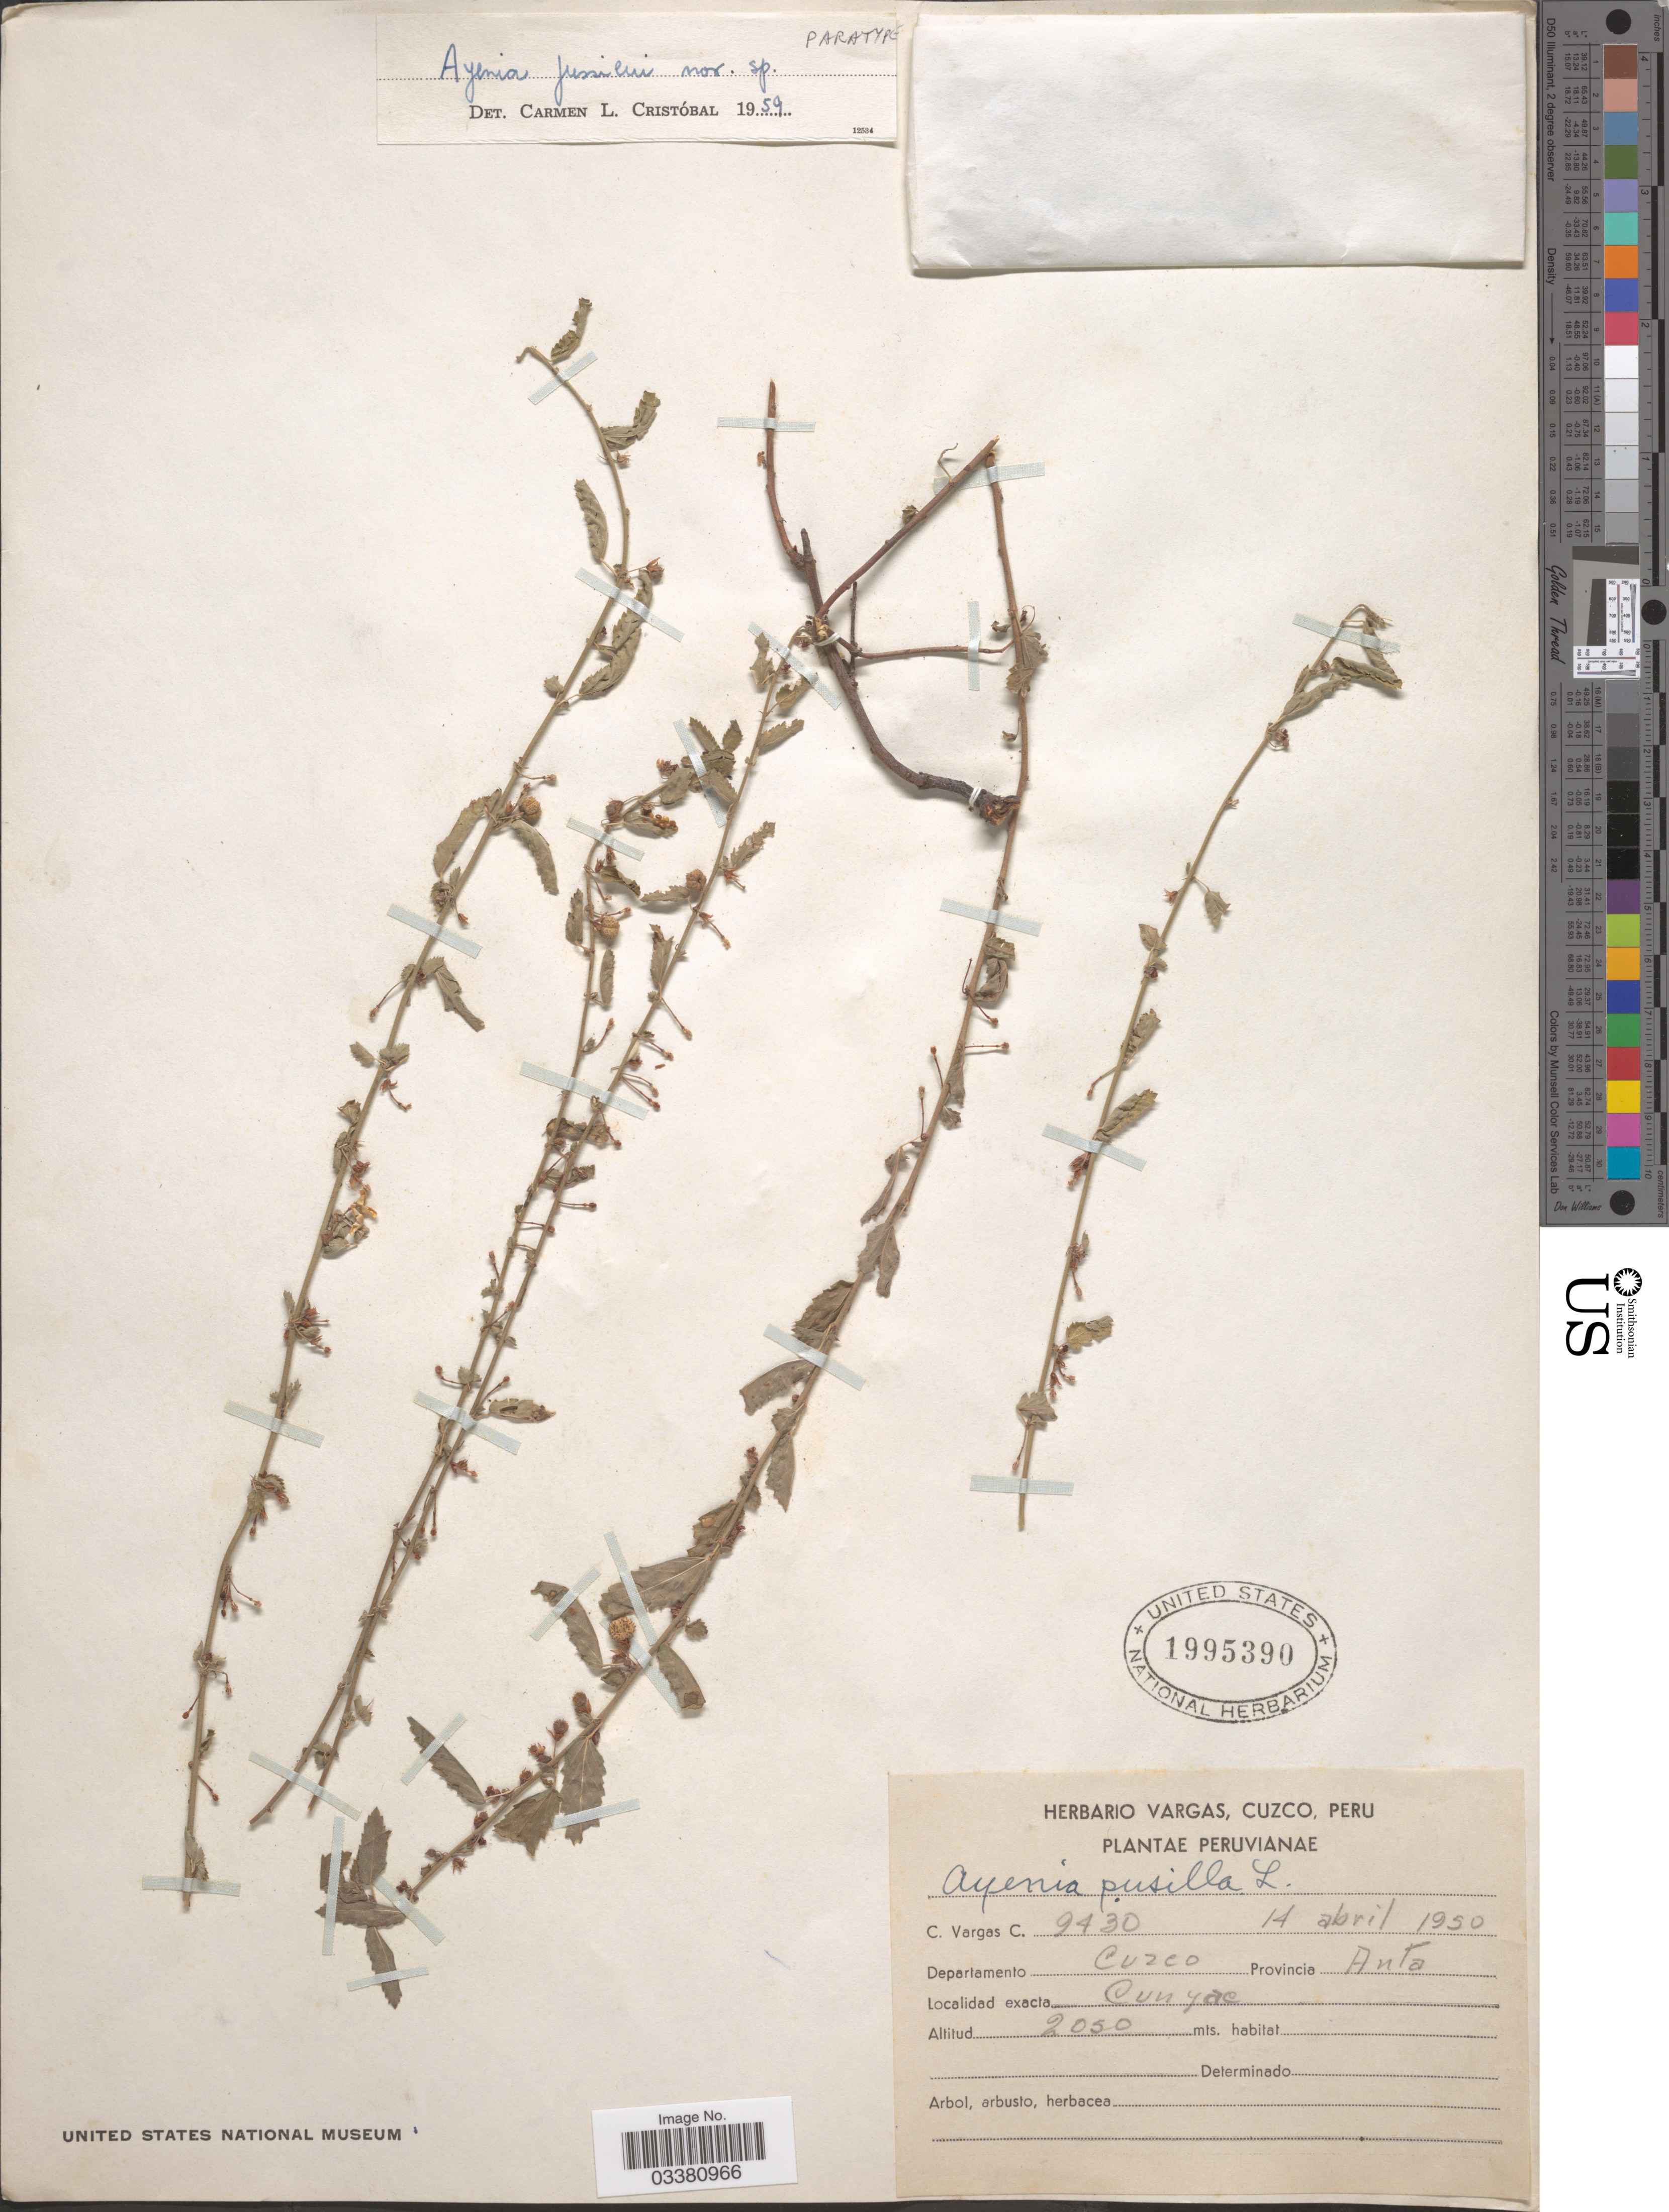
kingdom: Plantae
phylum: Tracheophyta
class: Magnoliopsida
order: Malvales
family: Malvaceae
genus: Ayenia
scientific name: Ayenia jussieui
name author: Cristóbal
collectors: C. Vargas Calderón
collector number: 9430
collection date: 1950-04-14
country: Peru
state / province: Cusco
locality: Departamento Cuzco. Provincia Anta. Cunyac.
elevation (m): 2050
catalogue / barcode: US 1995390